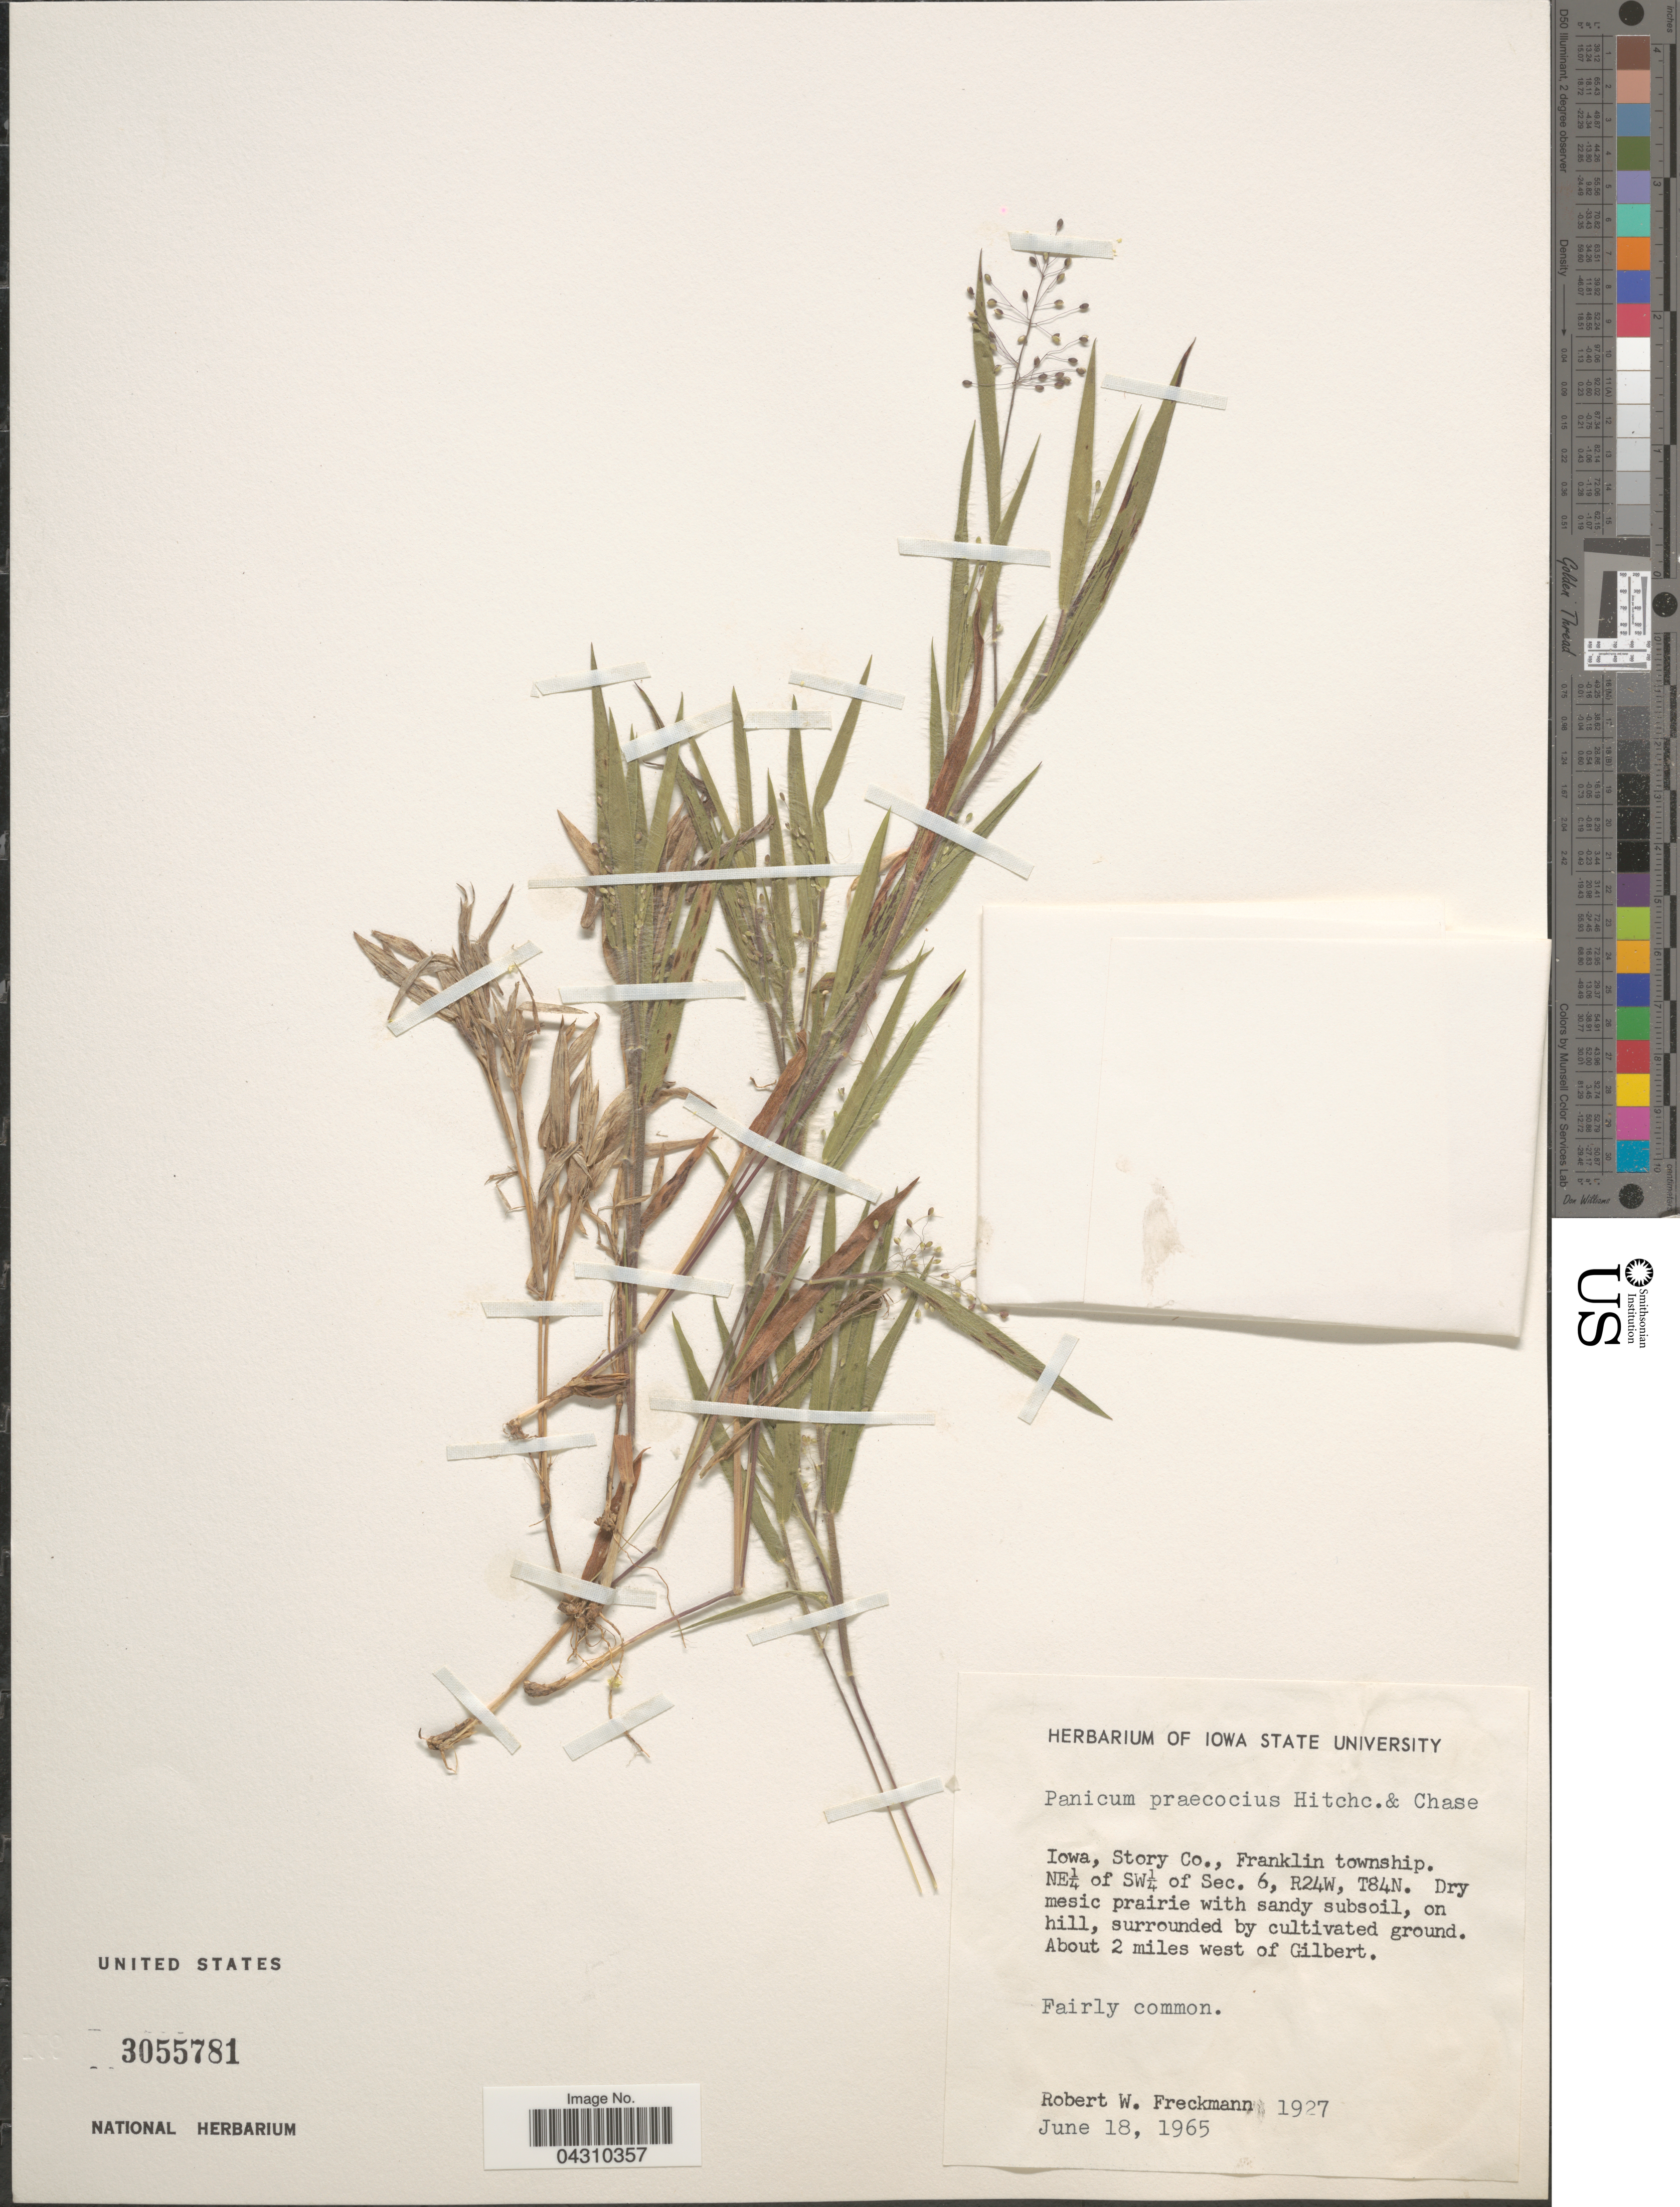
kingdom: Plantae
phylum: Tracheophyta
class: Liliopsida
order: Poales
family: Poaceae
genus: Dichanthelium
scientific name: Dichanthelium acuminatum var. acuminatum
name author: (Sw.) Gould & C.A. Clark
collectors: R. Freckmann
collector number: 1927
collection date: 1965-06-18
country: United States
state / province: Iowa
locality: Story Co., Franklin township. NE¼ of Sec. 6, R24W, T84N. Dry mesic prairie with sandy subsoil, on hill, surrounded by cultivated ground. About 2 miles west of Gilbert.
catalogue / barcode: US 3055781